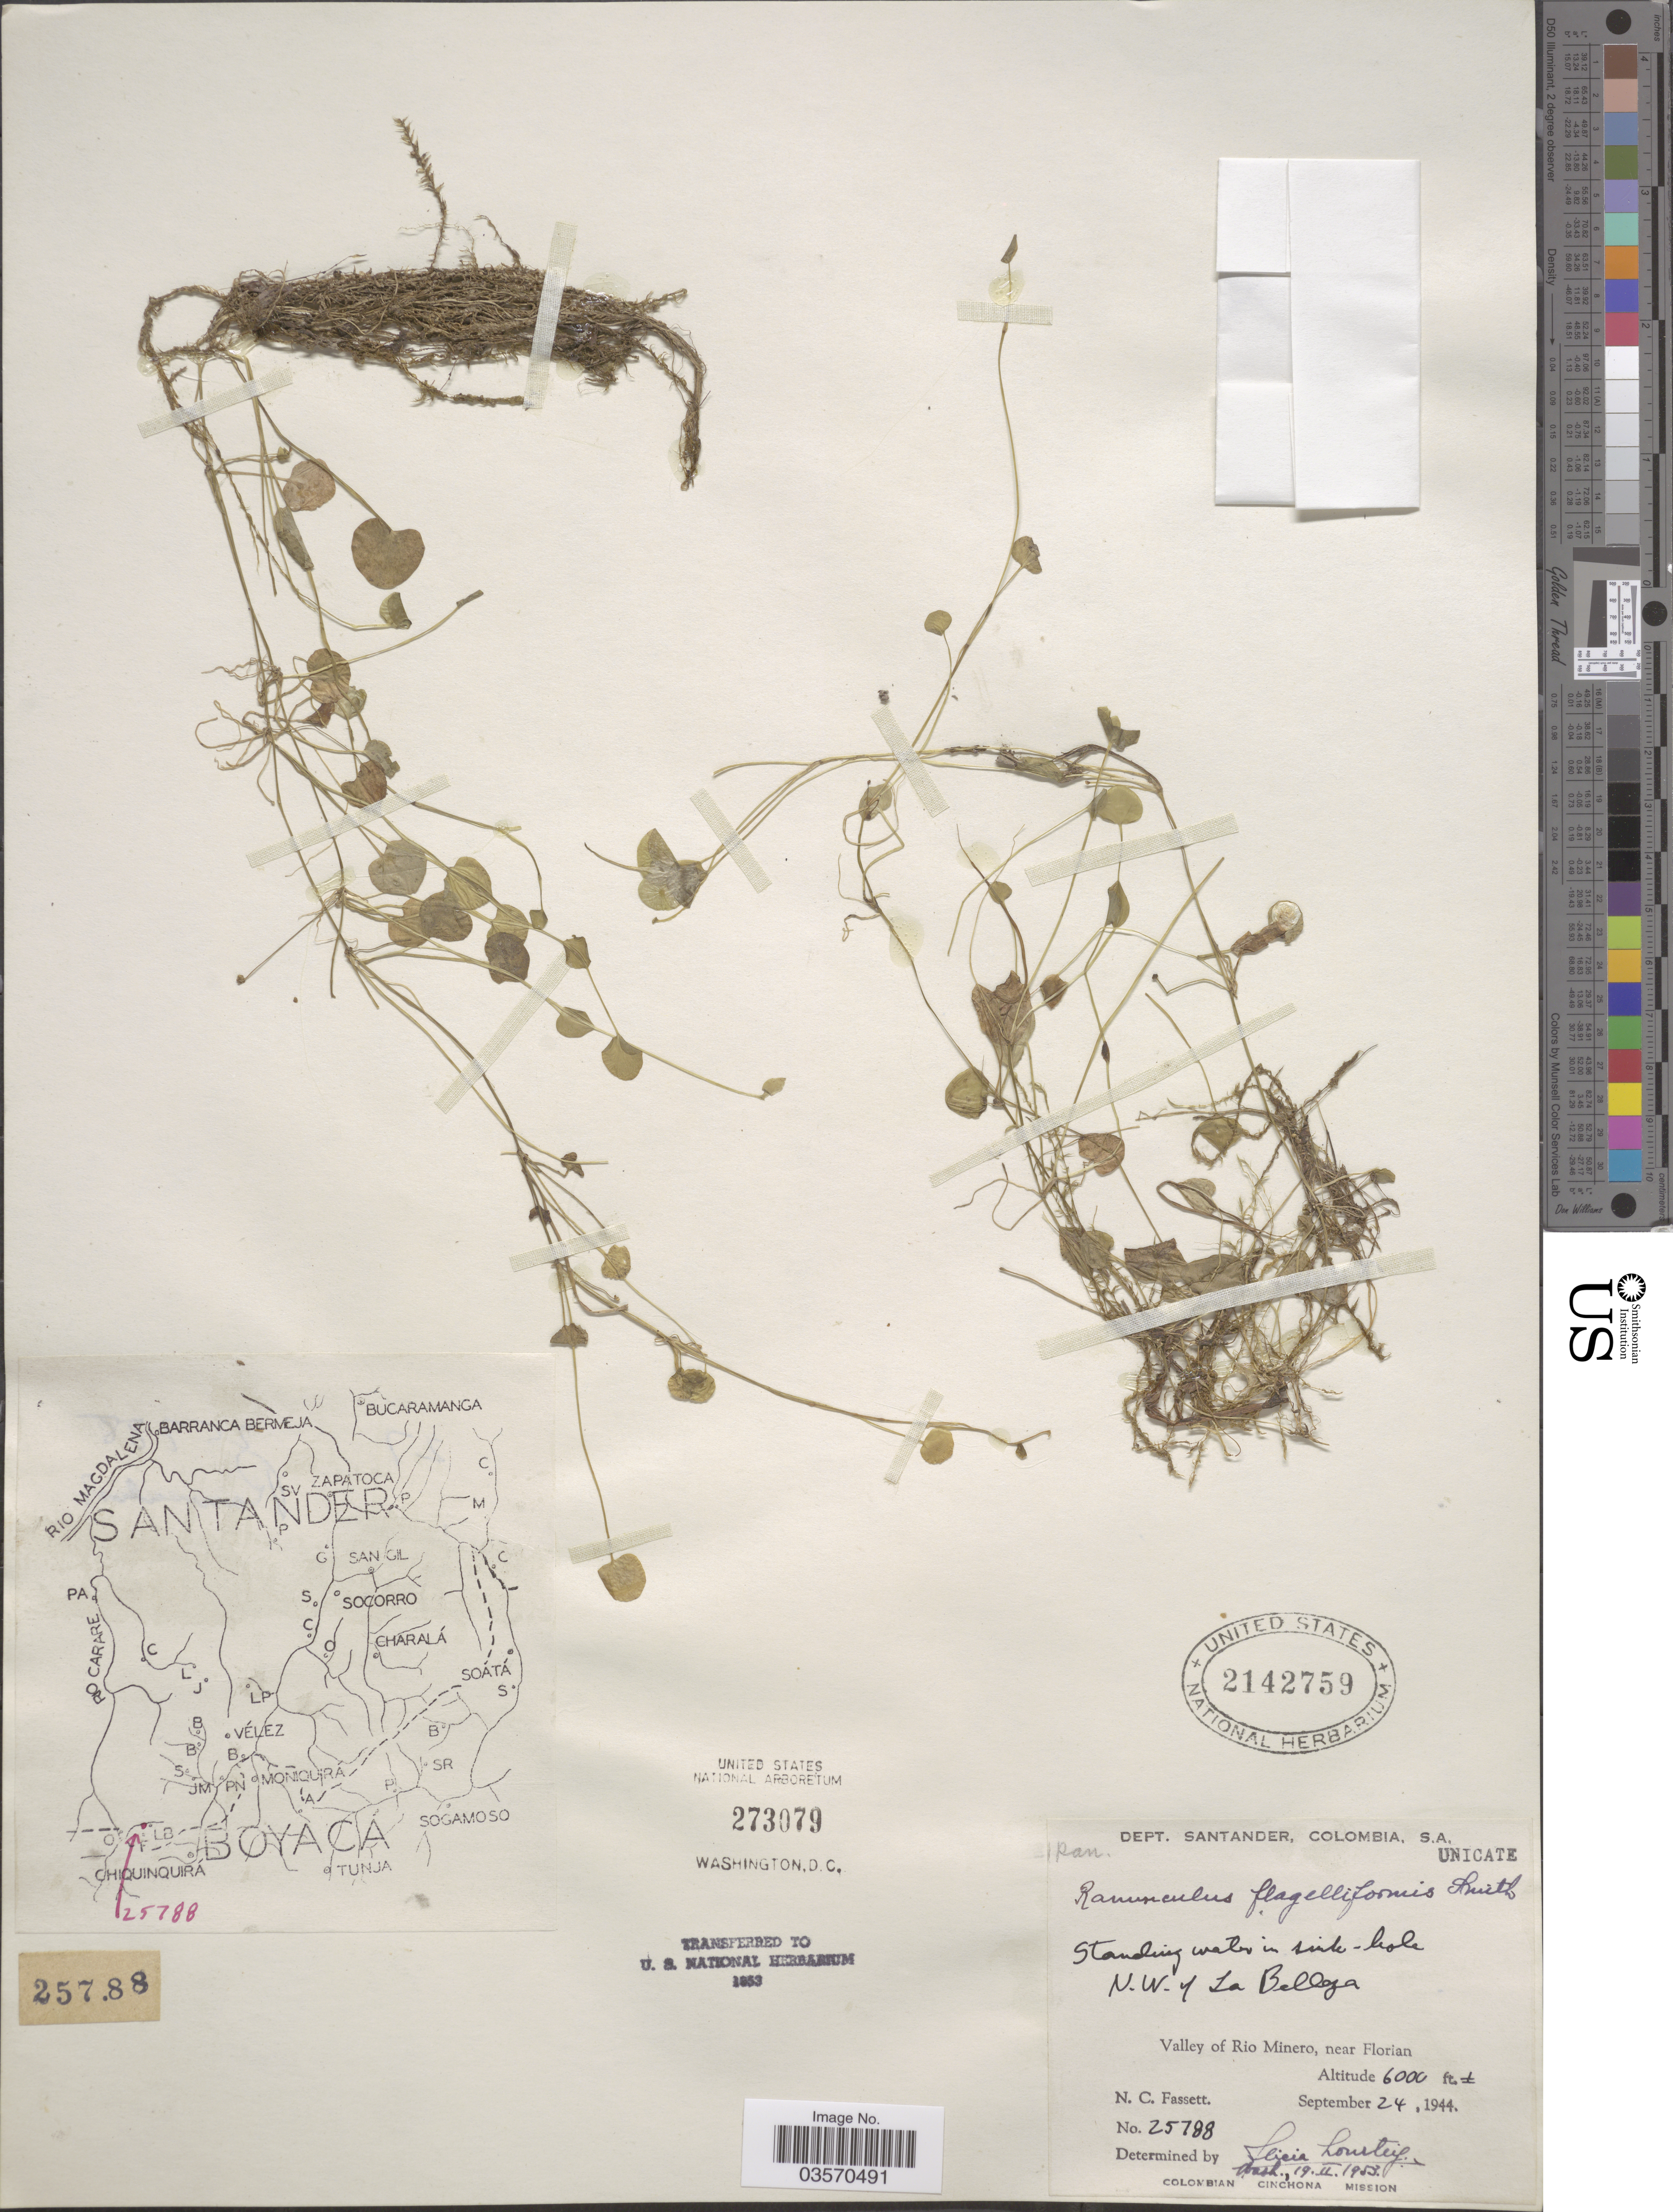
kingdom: Plantae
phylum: Tracheophyta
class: Magnoliopsida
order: Ranunculales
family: Ranunculaceae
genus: Ranunculus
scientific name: Ranunculus flagelliformis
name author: Sm.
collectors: N. C. Fassett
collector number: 25788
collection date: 1944-09-24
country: Colombia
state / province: Santander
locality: Dept. Santander. N.W. of La Belleza. Valley of Rio Minero, near Florian.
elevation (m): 1829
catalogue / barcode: US 2142759